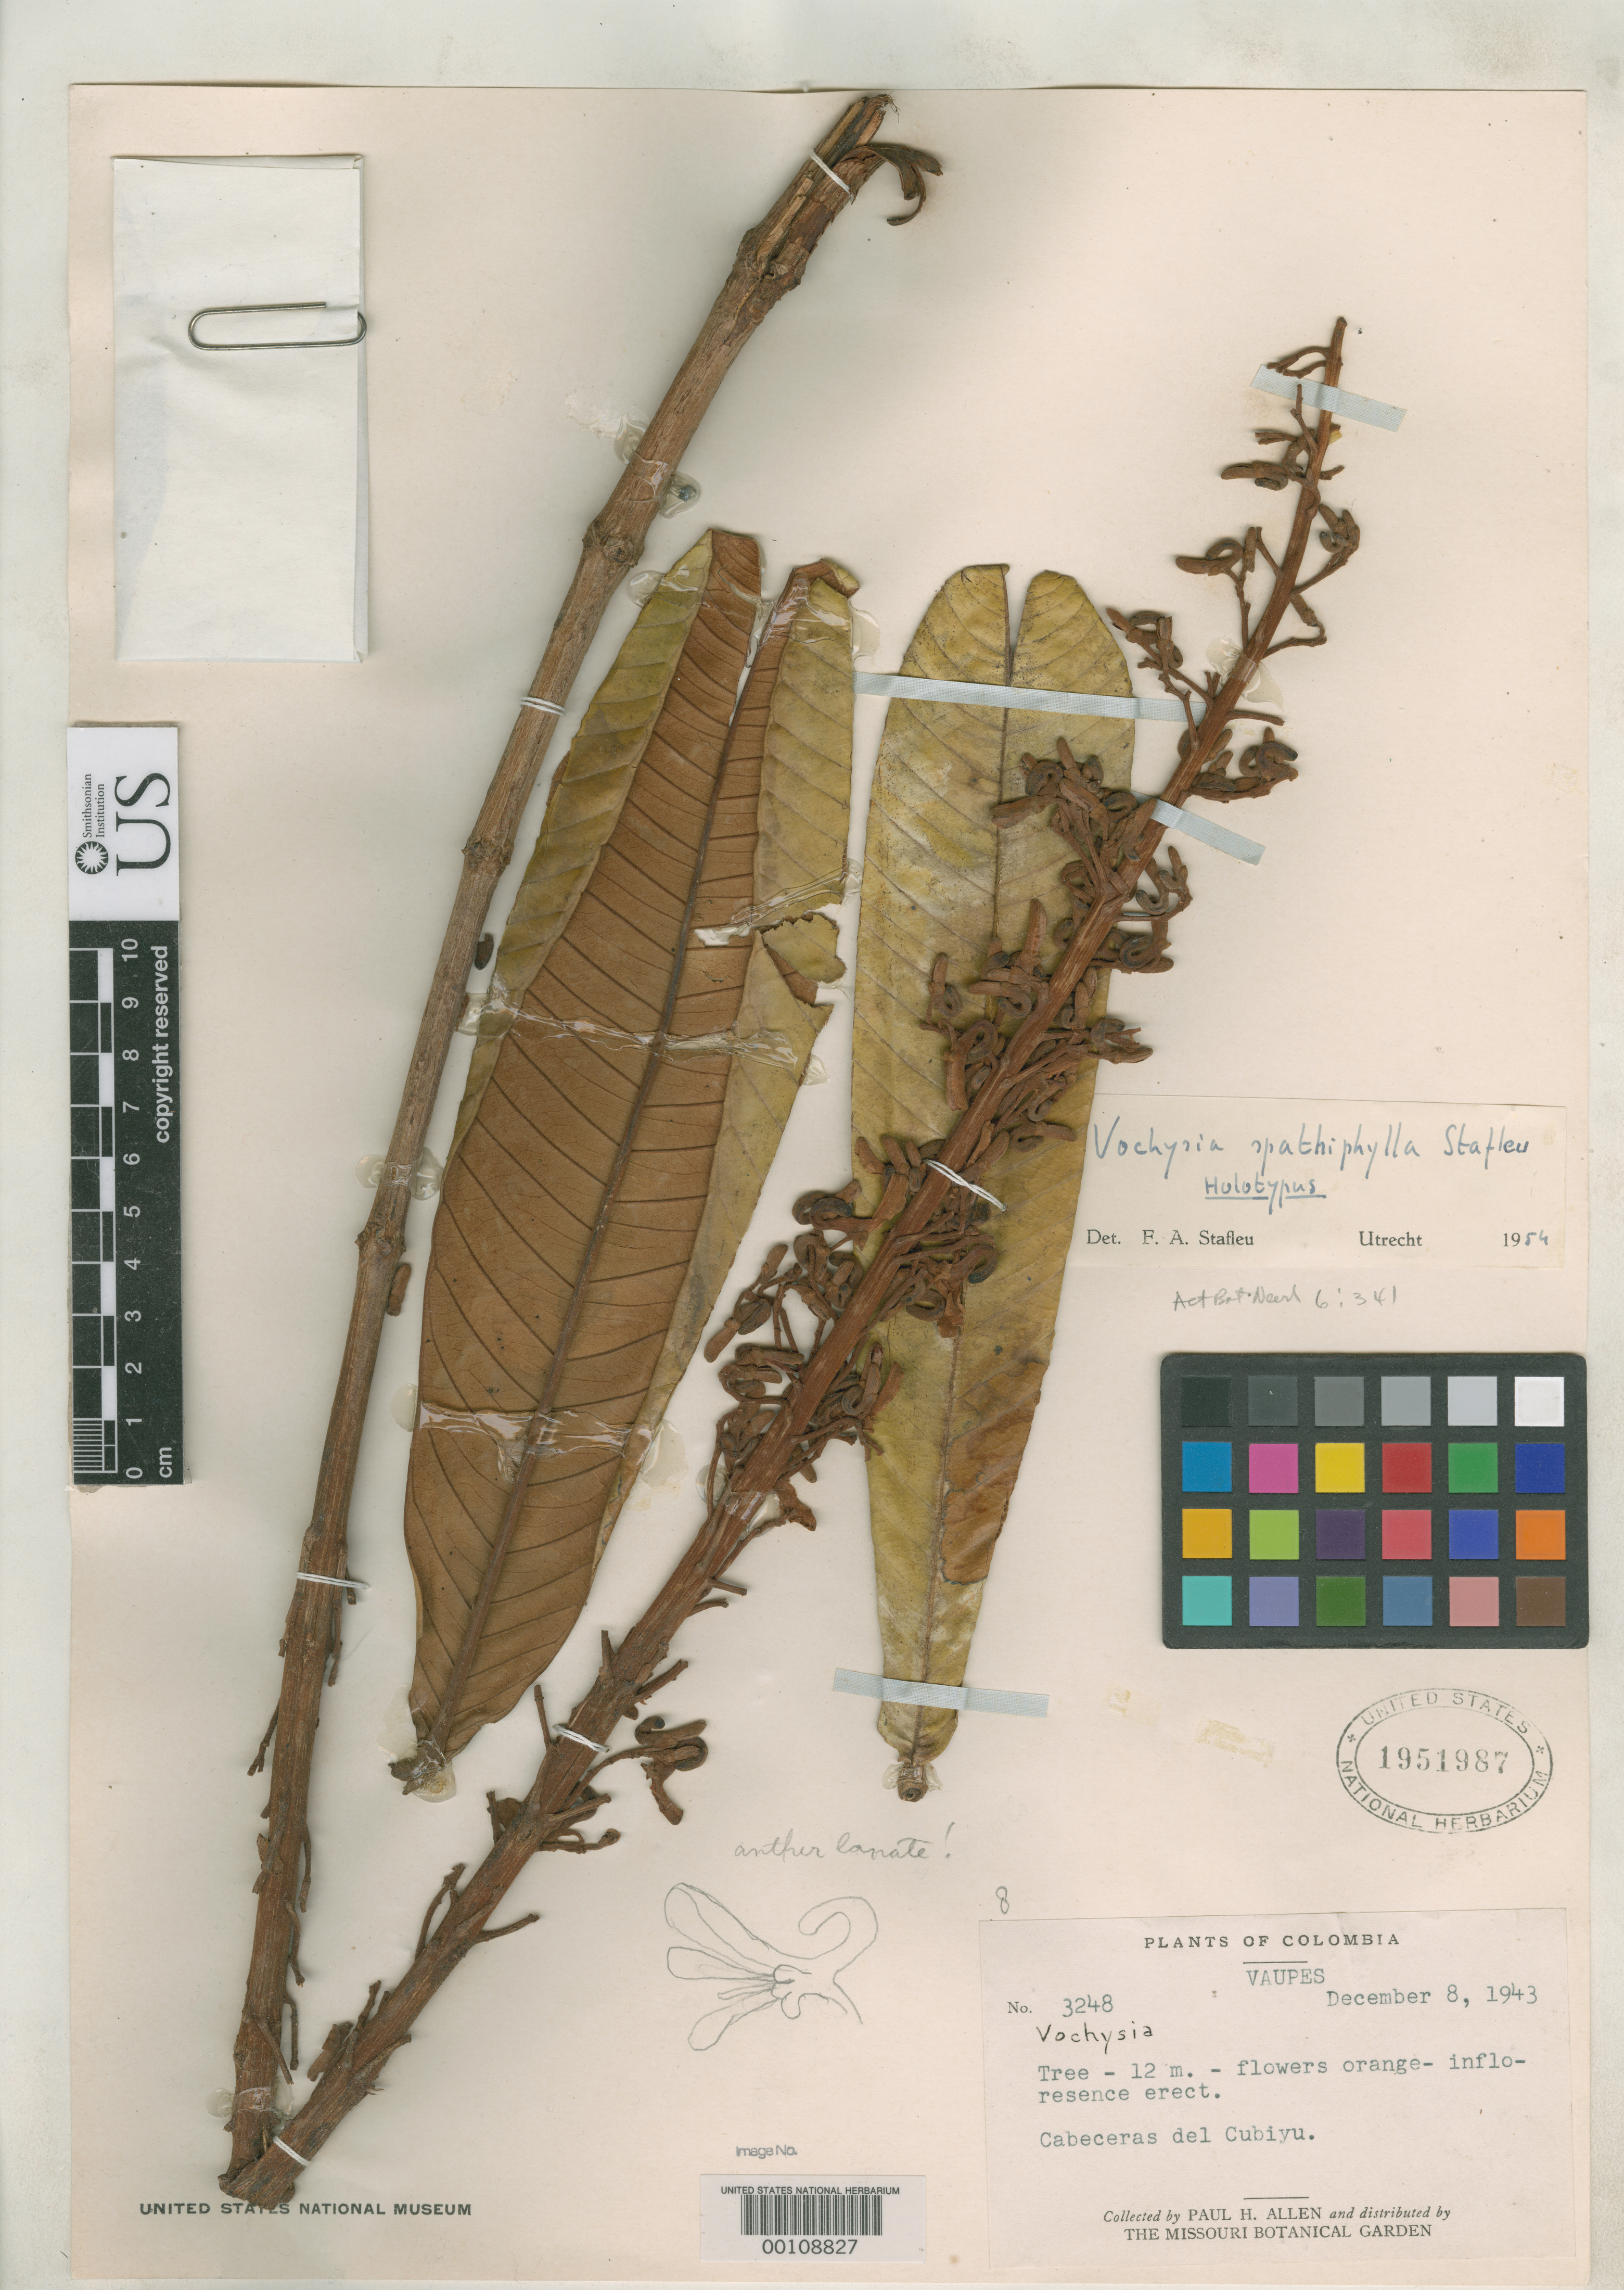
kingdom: Plantae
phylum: Tracheophyta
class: Magnoliopsida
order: Myrtales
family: Vochysiaceae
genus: Vochysia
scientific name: Vochysia spathiphylla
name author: Stafleu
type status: Holotype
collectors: P. H. Allen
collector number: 3248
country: Colombia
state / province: Vaupés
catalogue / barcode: US 1951987